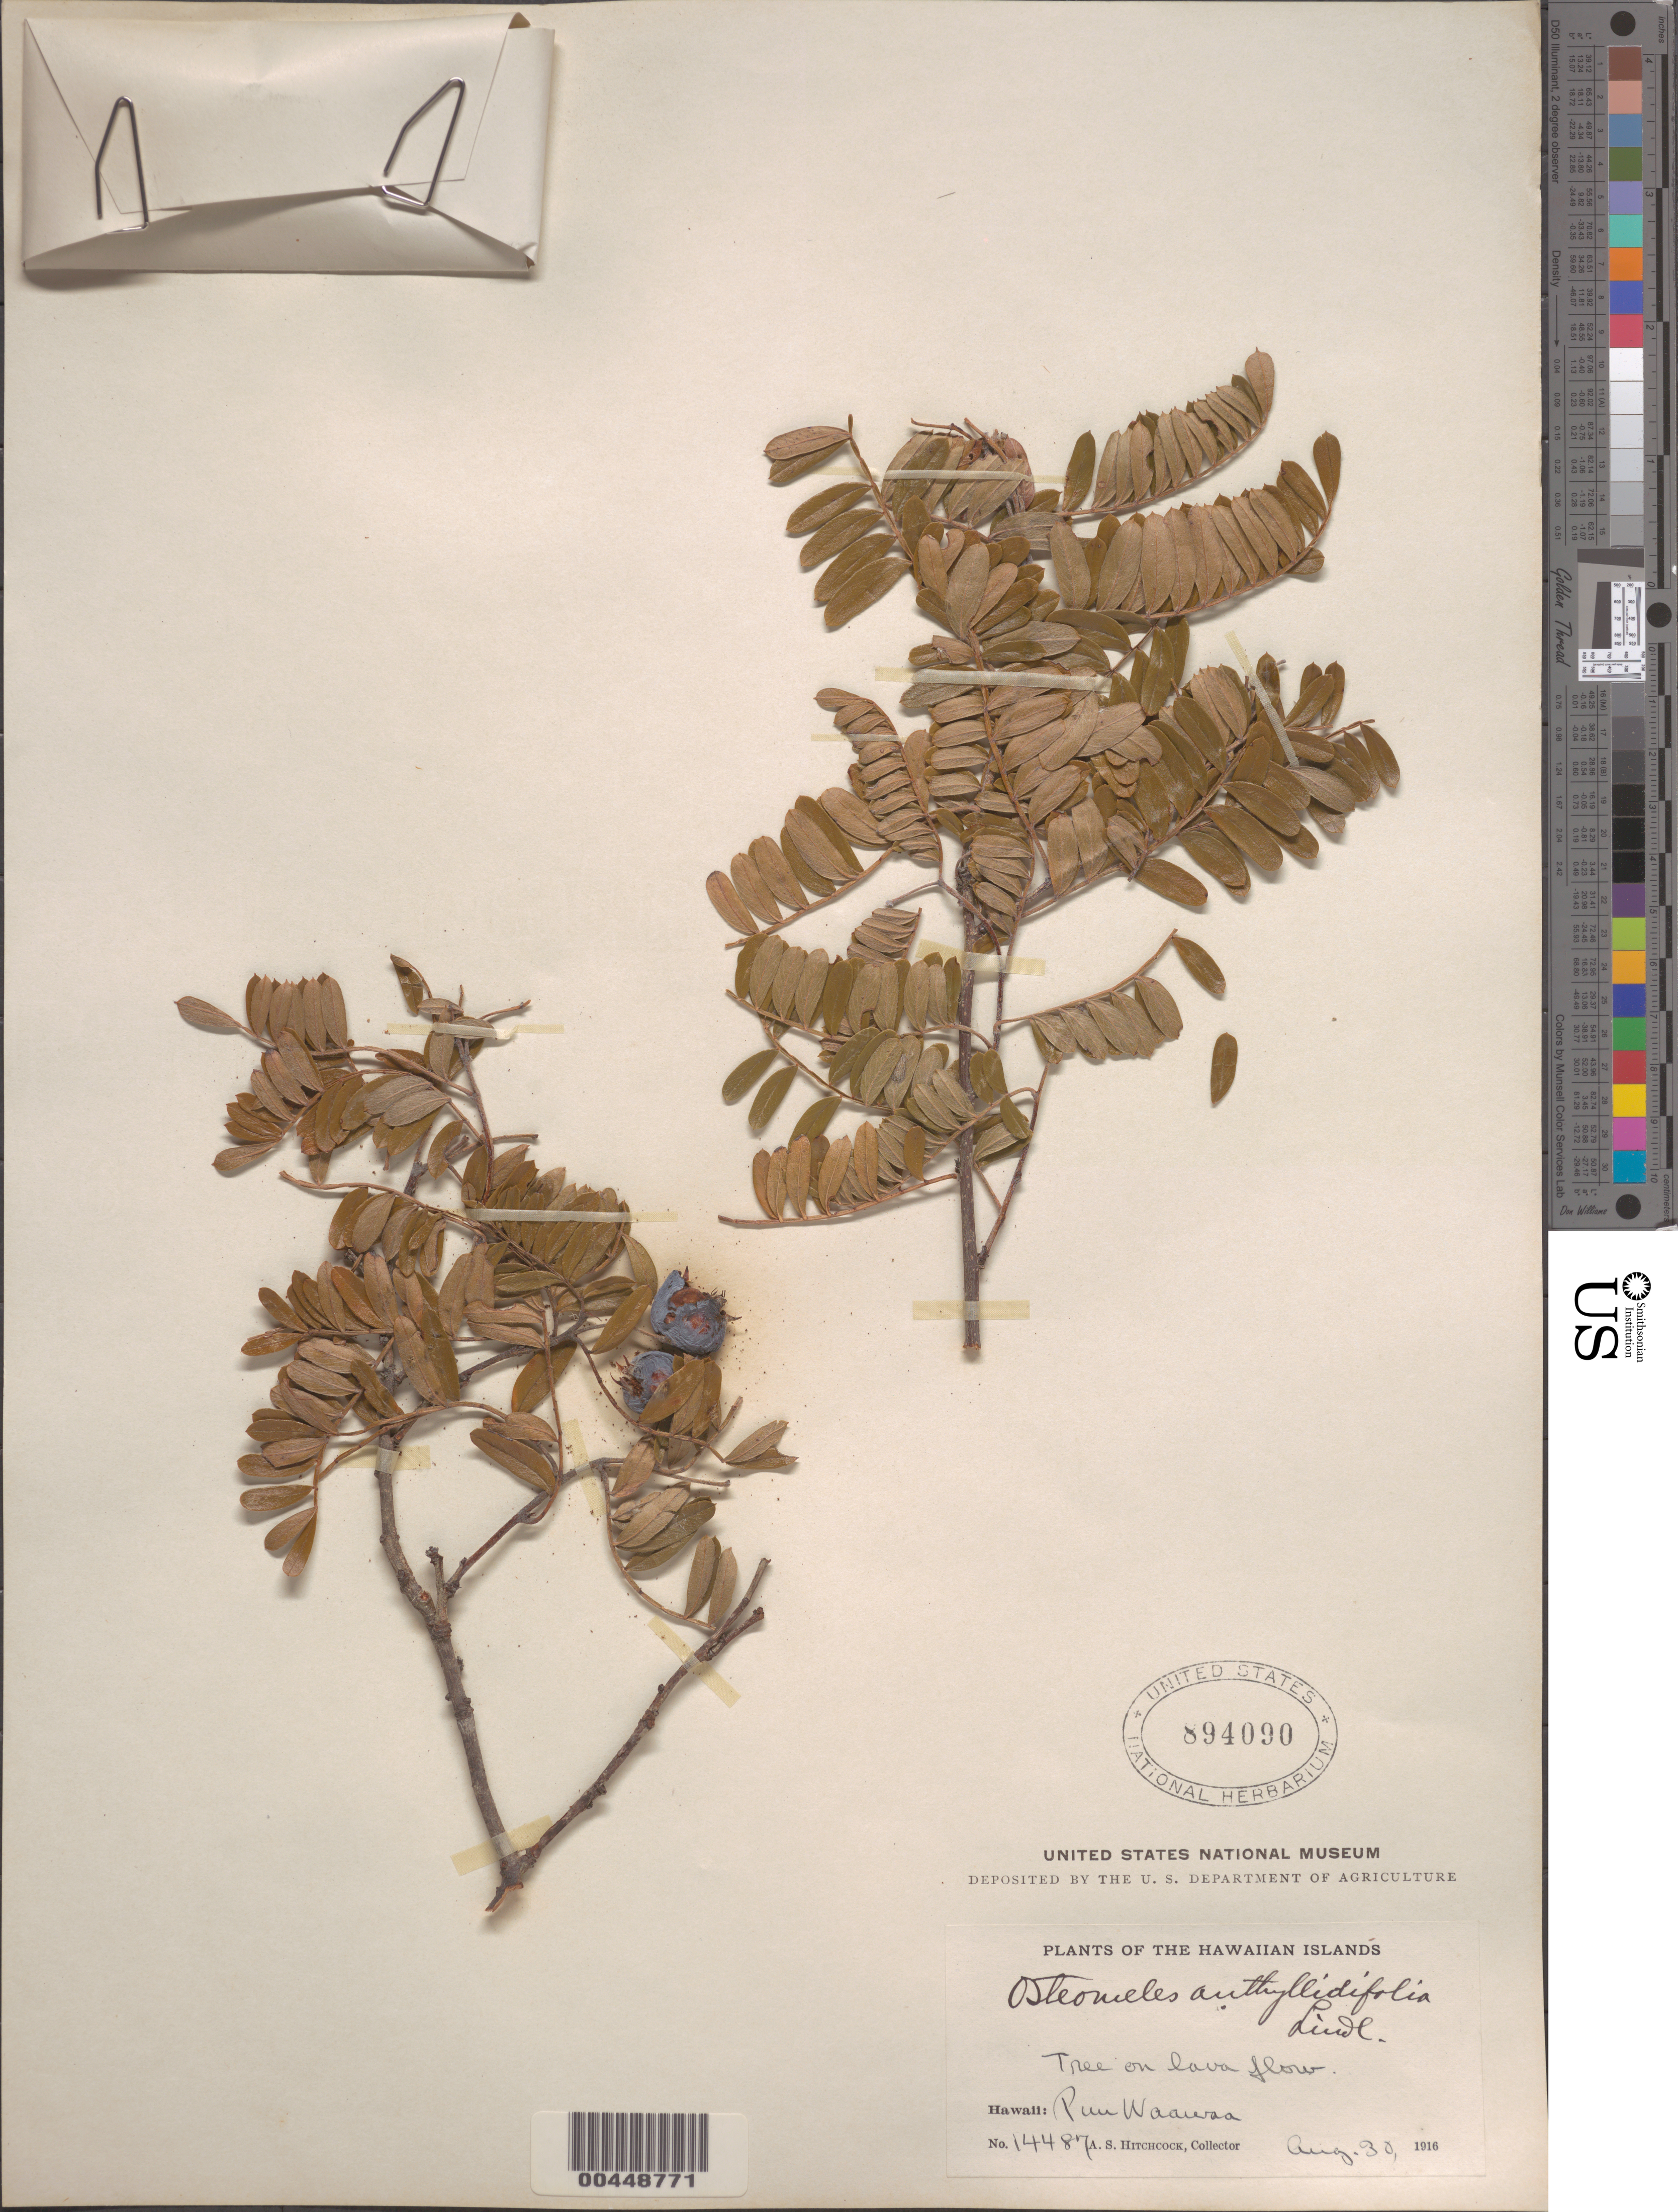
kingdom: Plantae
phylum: Tracheophyta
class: Magnoliopsida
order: Rosales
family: Rosaceae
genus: Osteomeles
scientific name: Osteomeles anthyllidifolia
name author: (Small) Lindl.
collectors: A. S. Hitchcock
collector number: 14487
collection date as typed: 30 Aug 1916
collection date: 1916-08-30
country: United States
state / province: Hawaii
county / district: Hawaii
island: Hawaii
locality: Puu Waawaa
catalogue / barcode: US 894090